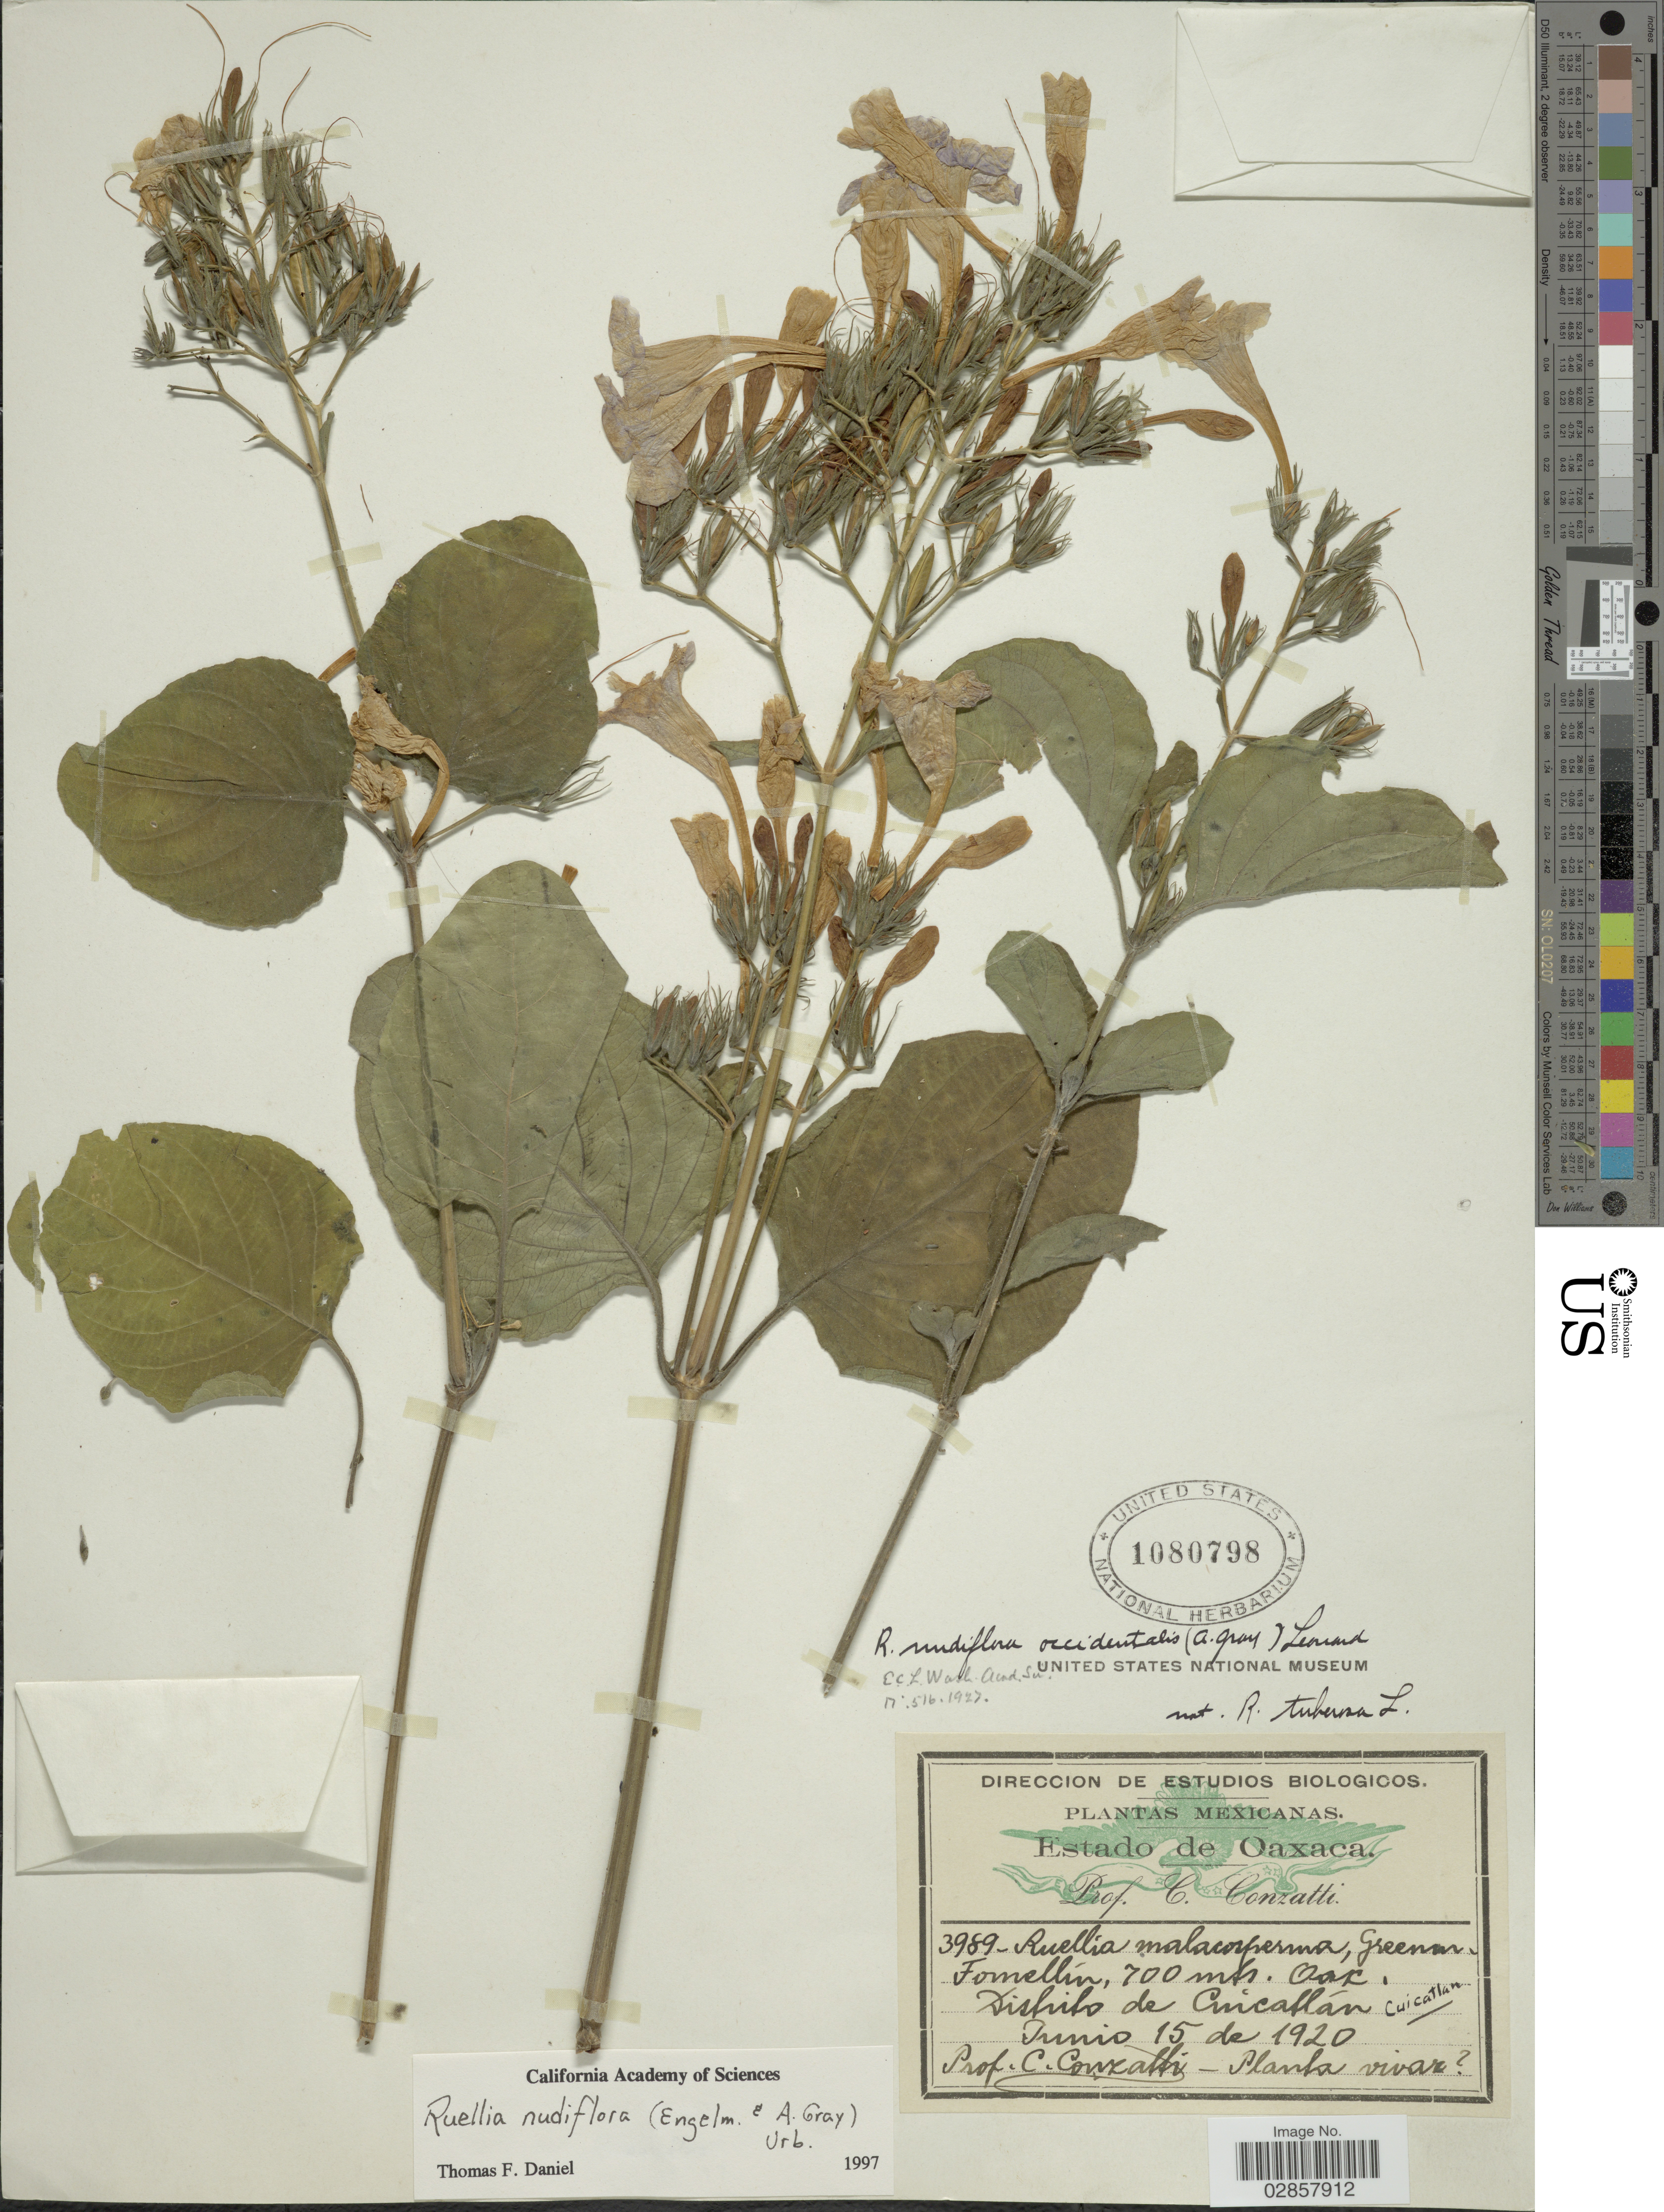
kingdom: Plantae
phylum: Tracheophyta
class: Magnoliopsida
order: Lamiales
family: Acanthaceae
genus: Ruellia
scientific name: Ruellia occidentalis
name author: (A. Gray) Tharp & F.A. Barkley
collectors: C. Conzatti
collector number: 3989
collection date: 1920-06-15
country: Mexico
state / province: Oaxaca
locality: Tomellín, Distrito de Cuicatlán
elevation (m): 700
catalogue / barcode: US 1080798